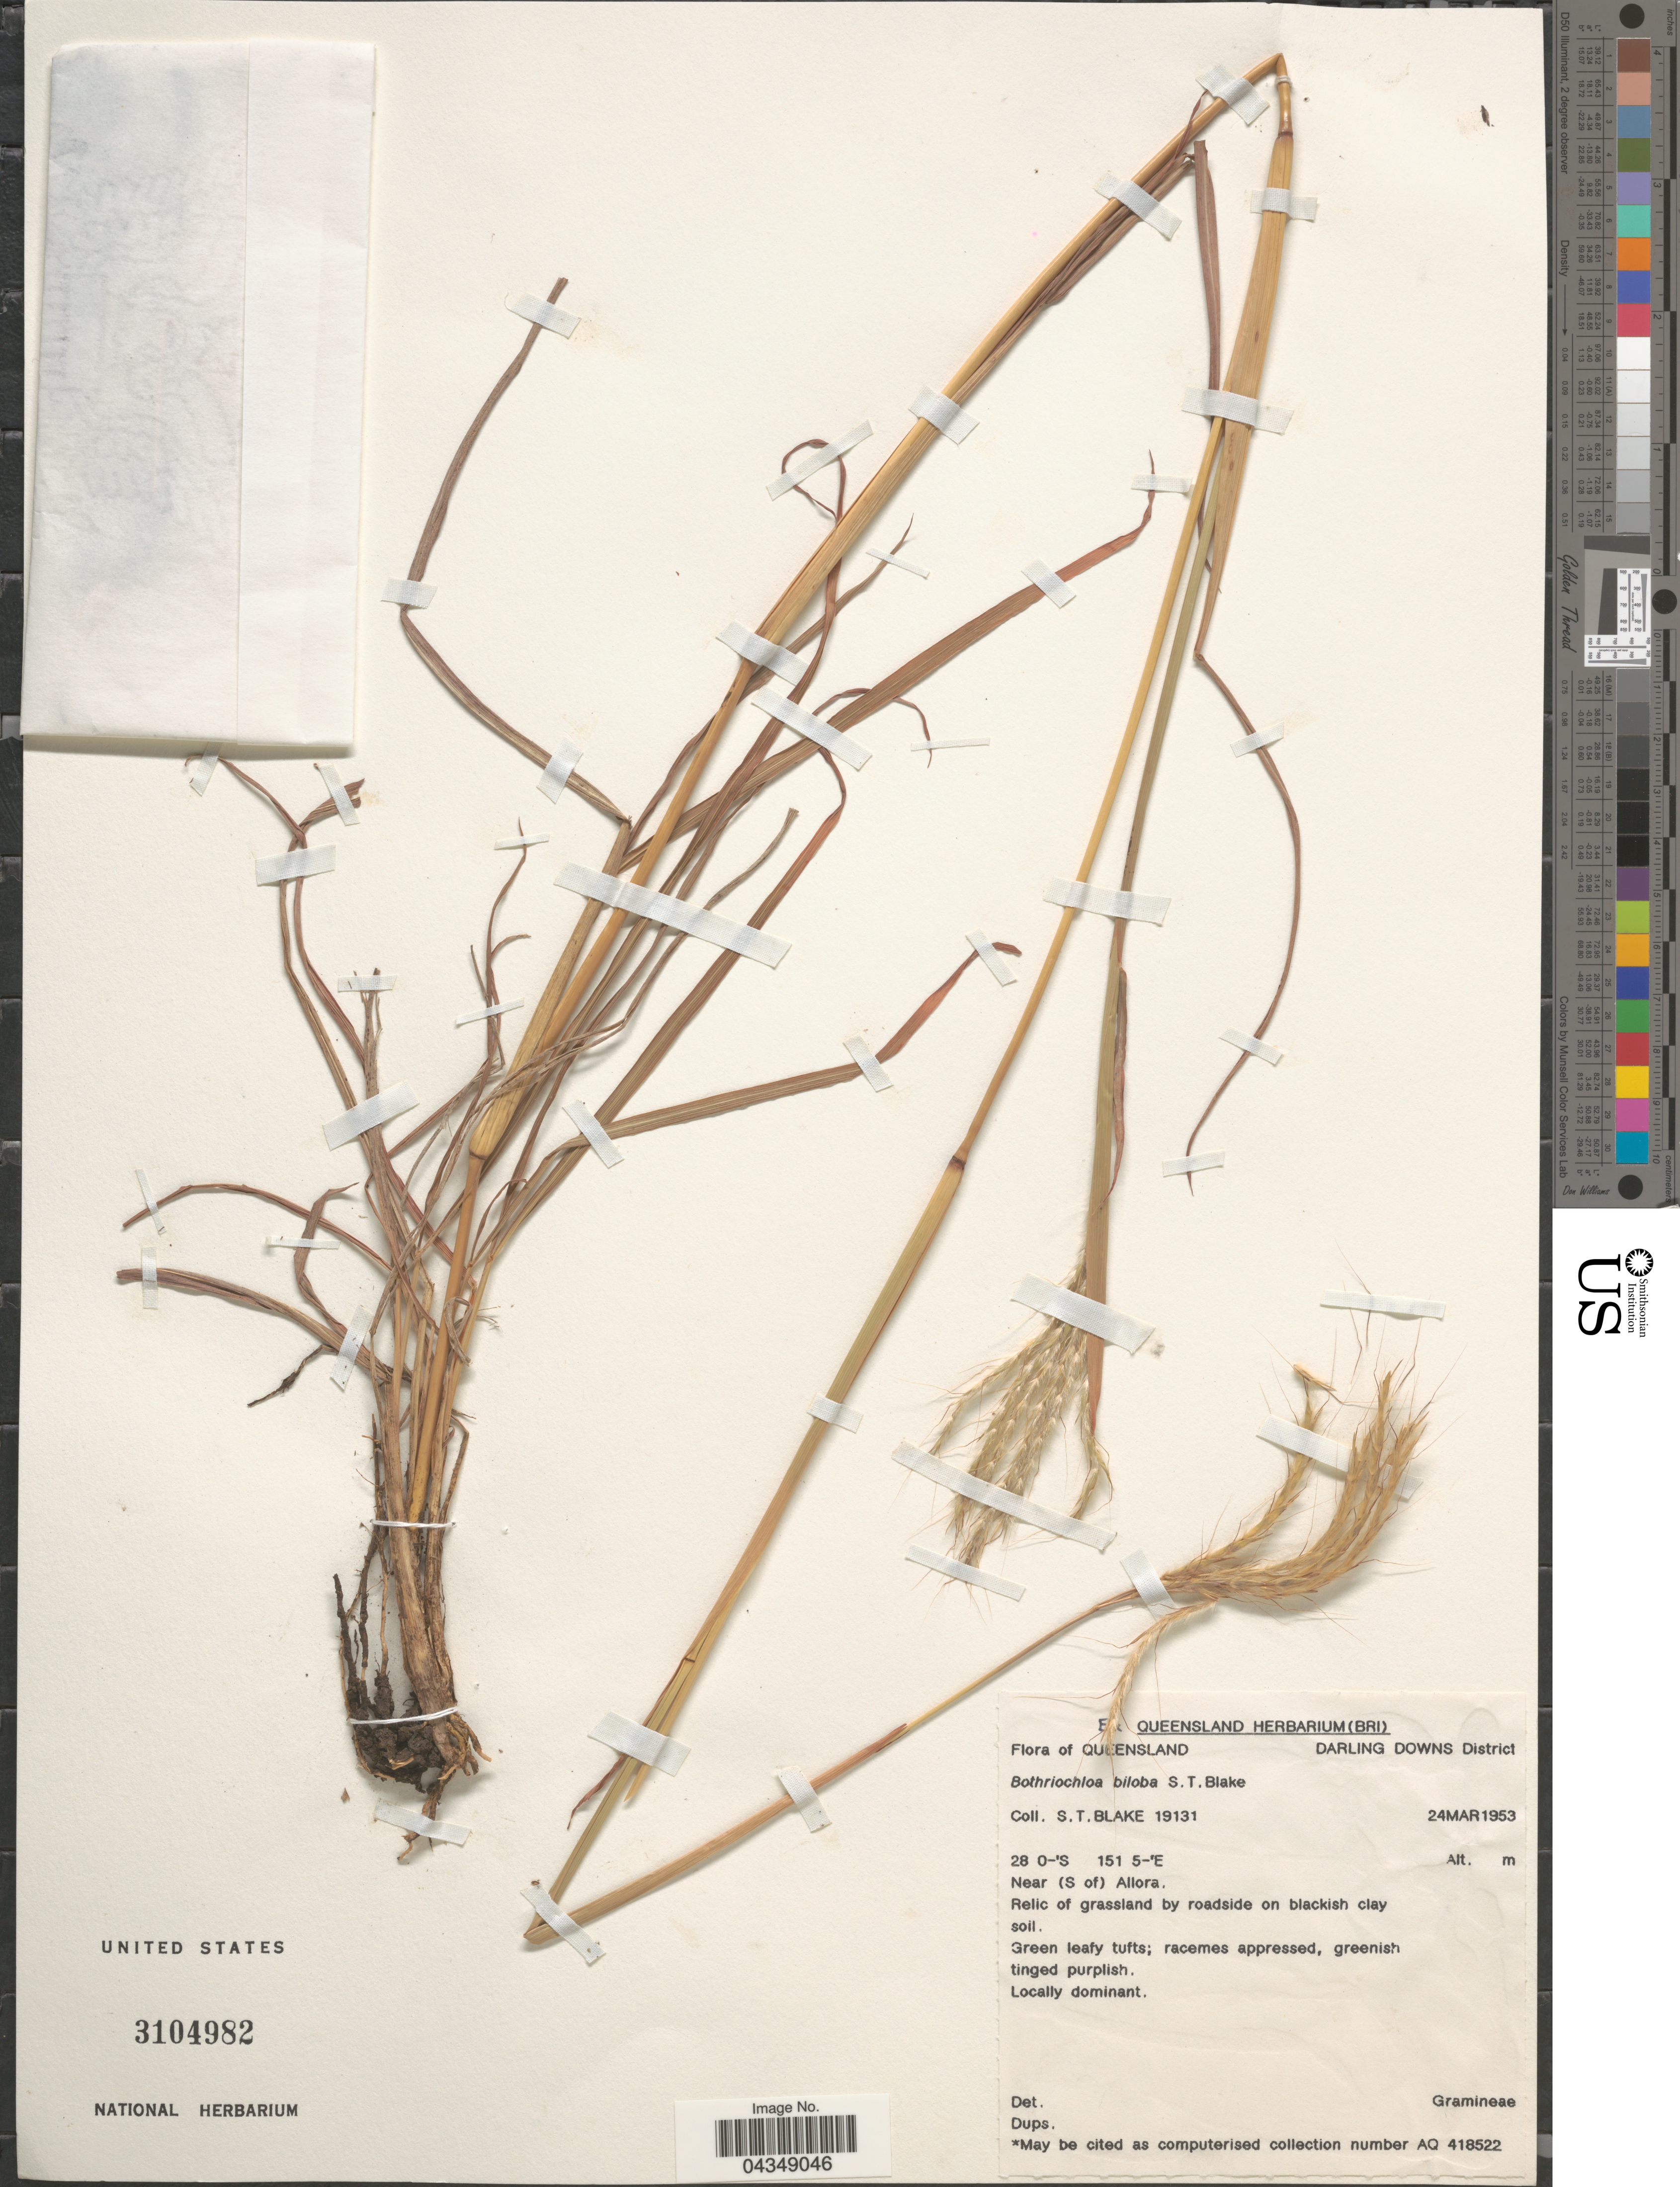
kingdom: Plantae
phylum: Tracheophyta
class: Liliopsida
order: Poales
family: Poaceae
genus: Bothriochloa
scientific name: Bothriochloa sp.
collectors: S. T. Blake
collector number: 19131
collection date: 1953-03-24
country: Australia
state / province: Queensland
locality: Darling Downs District. Near (S of) Allora.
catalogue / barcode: US 3104982